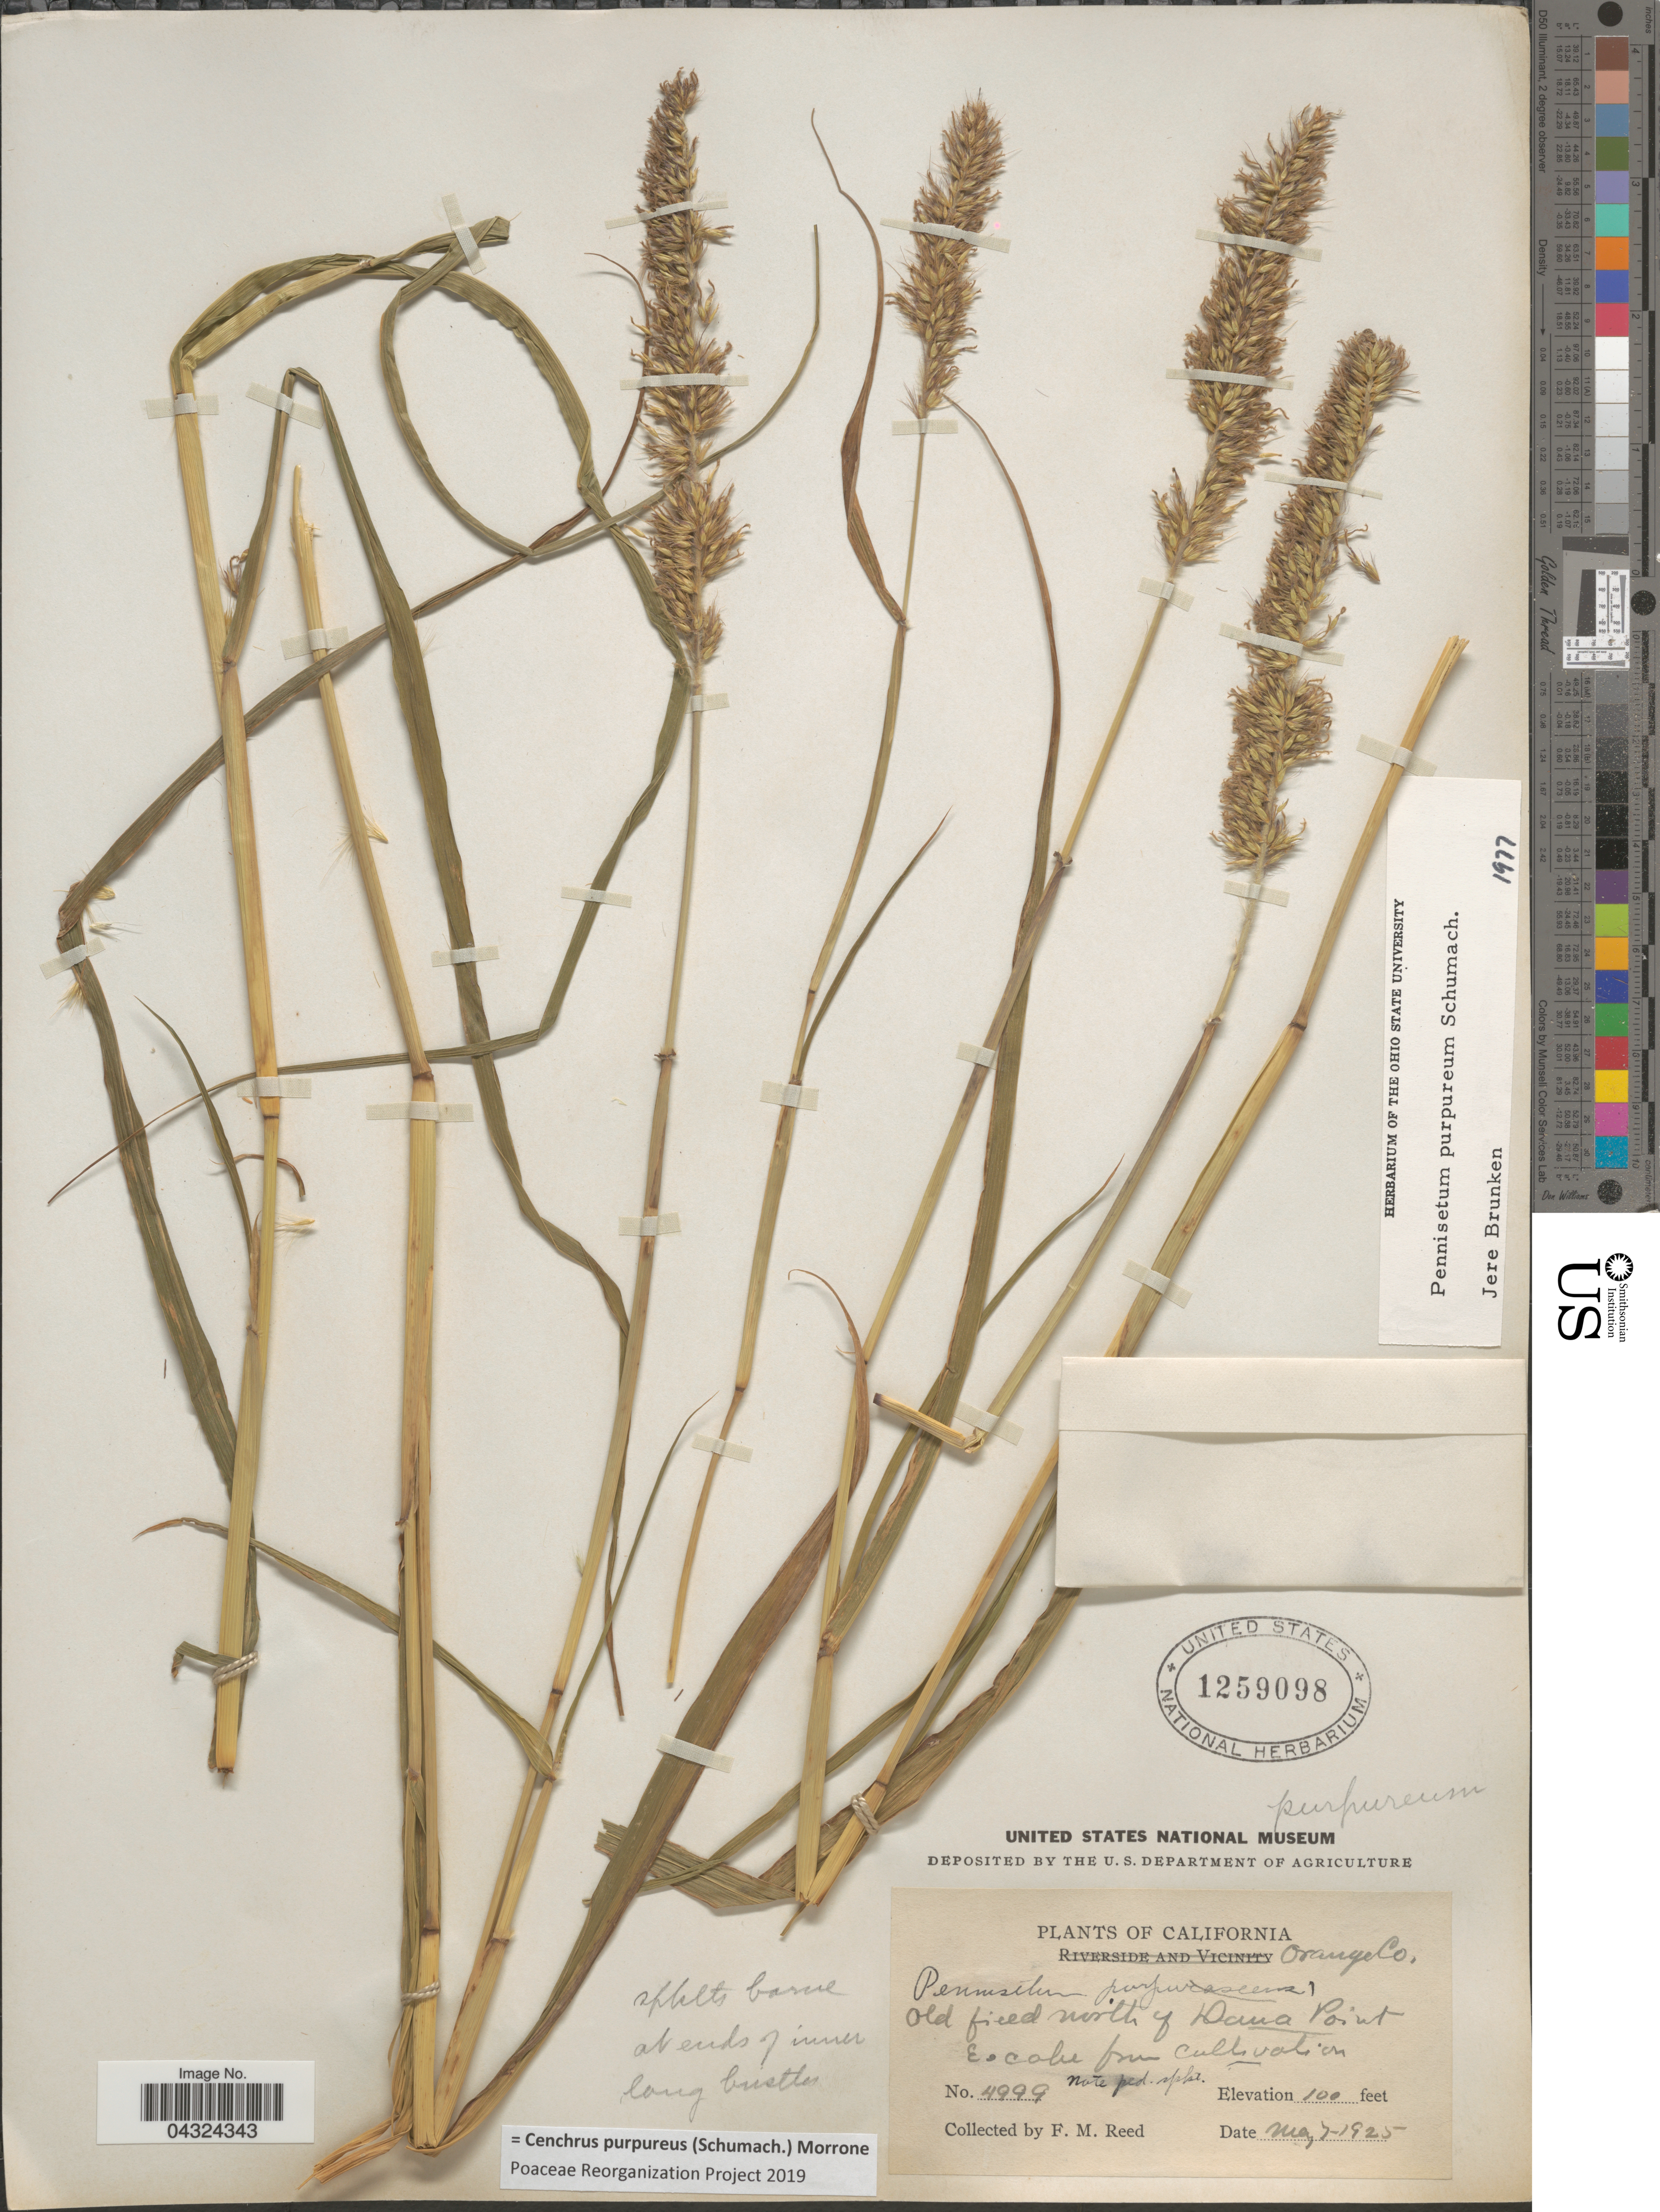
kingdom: Plantae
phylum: Tracheophyta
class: Liliopsida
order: Poales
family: Poaceae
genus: Cenchrus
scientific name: Cenchrus purpureus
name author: (Schumach.) Morrone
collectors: F. Reed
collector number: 4999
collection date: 1925-05-07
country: United States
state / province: California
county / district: Orange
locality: Orange Co. Old field north of Dana Point.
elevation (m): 30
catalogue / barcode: US 1259098